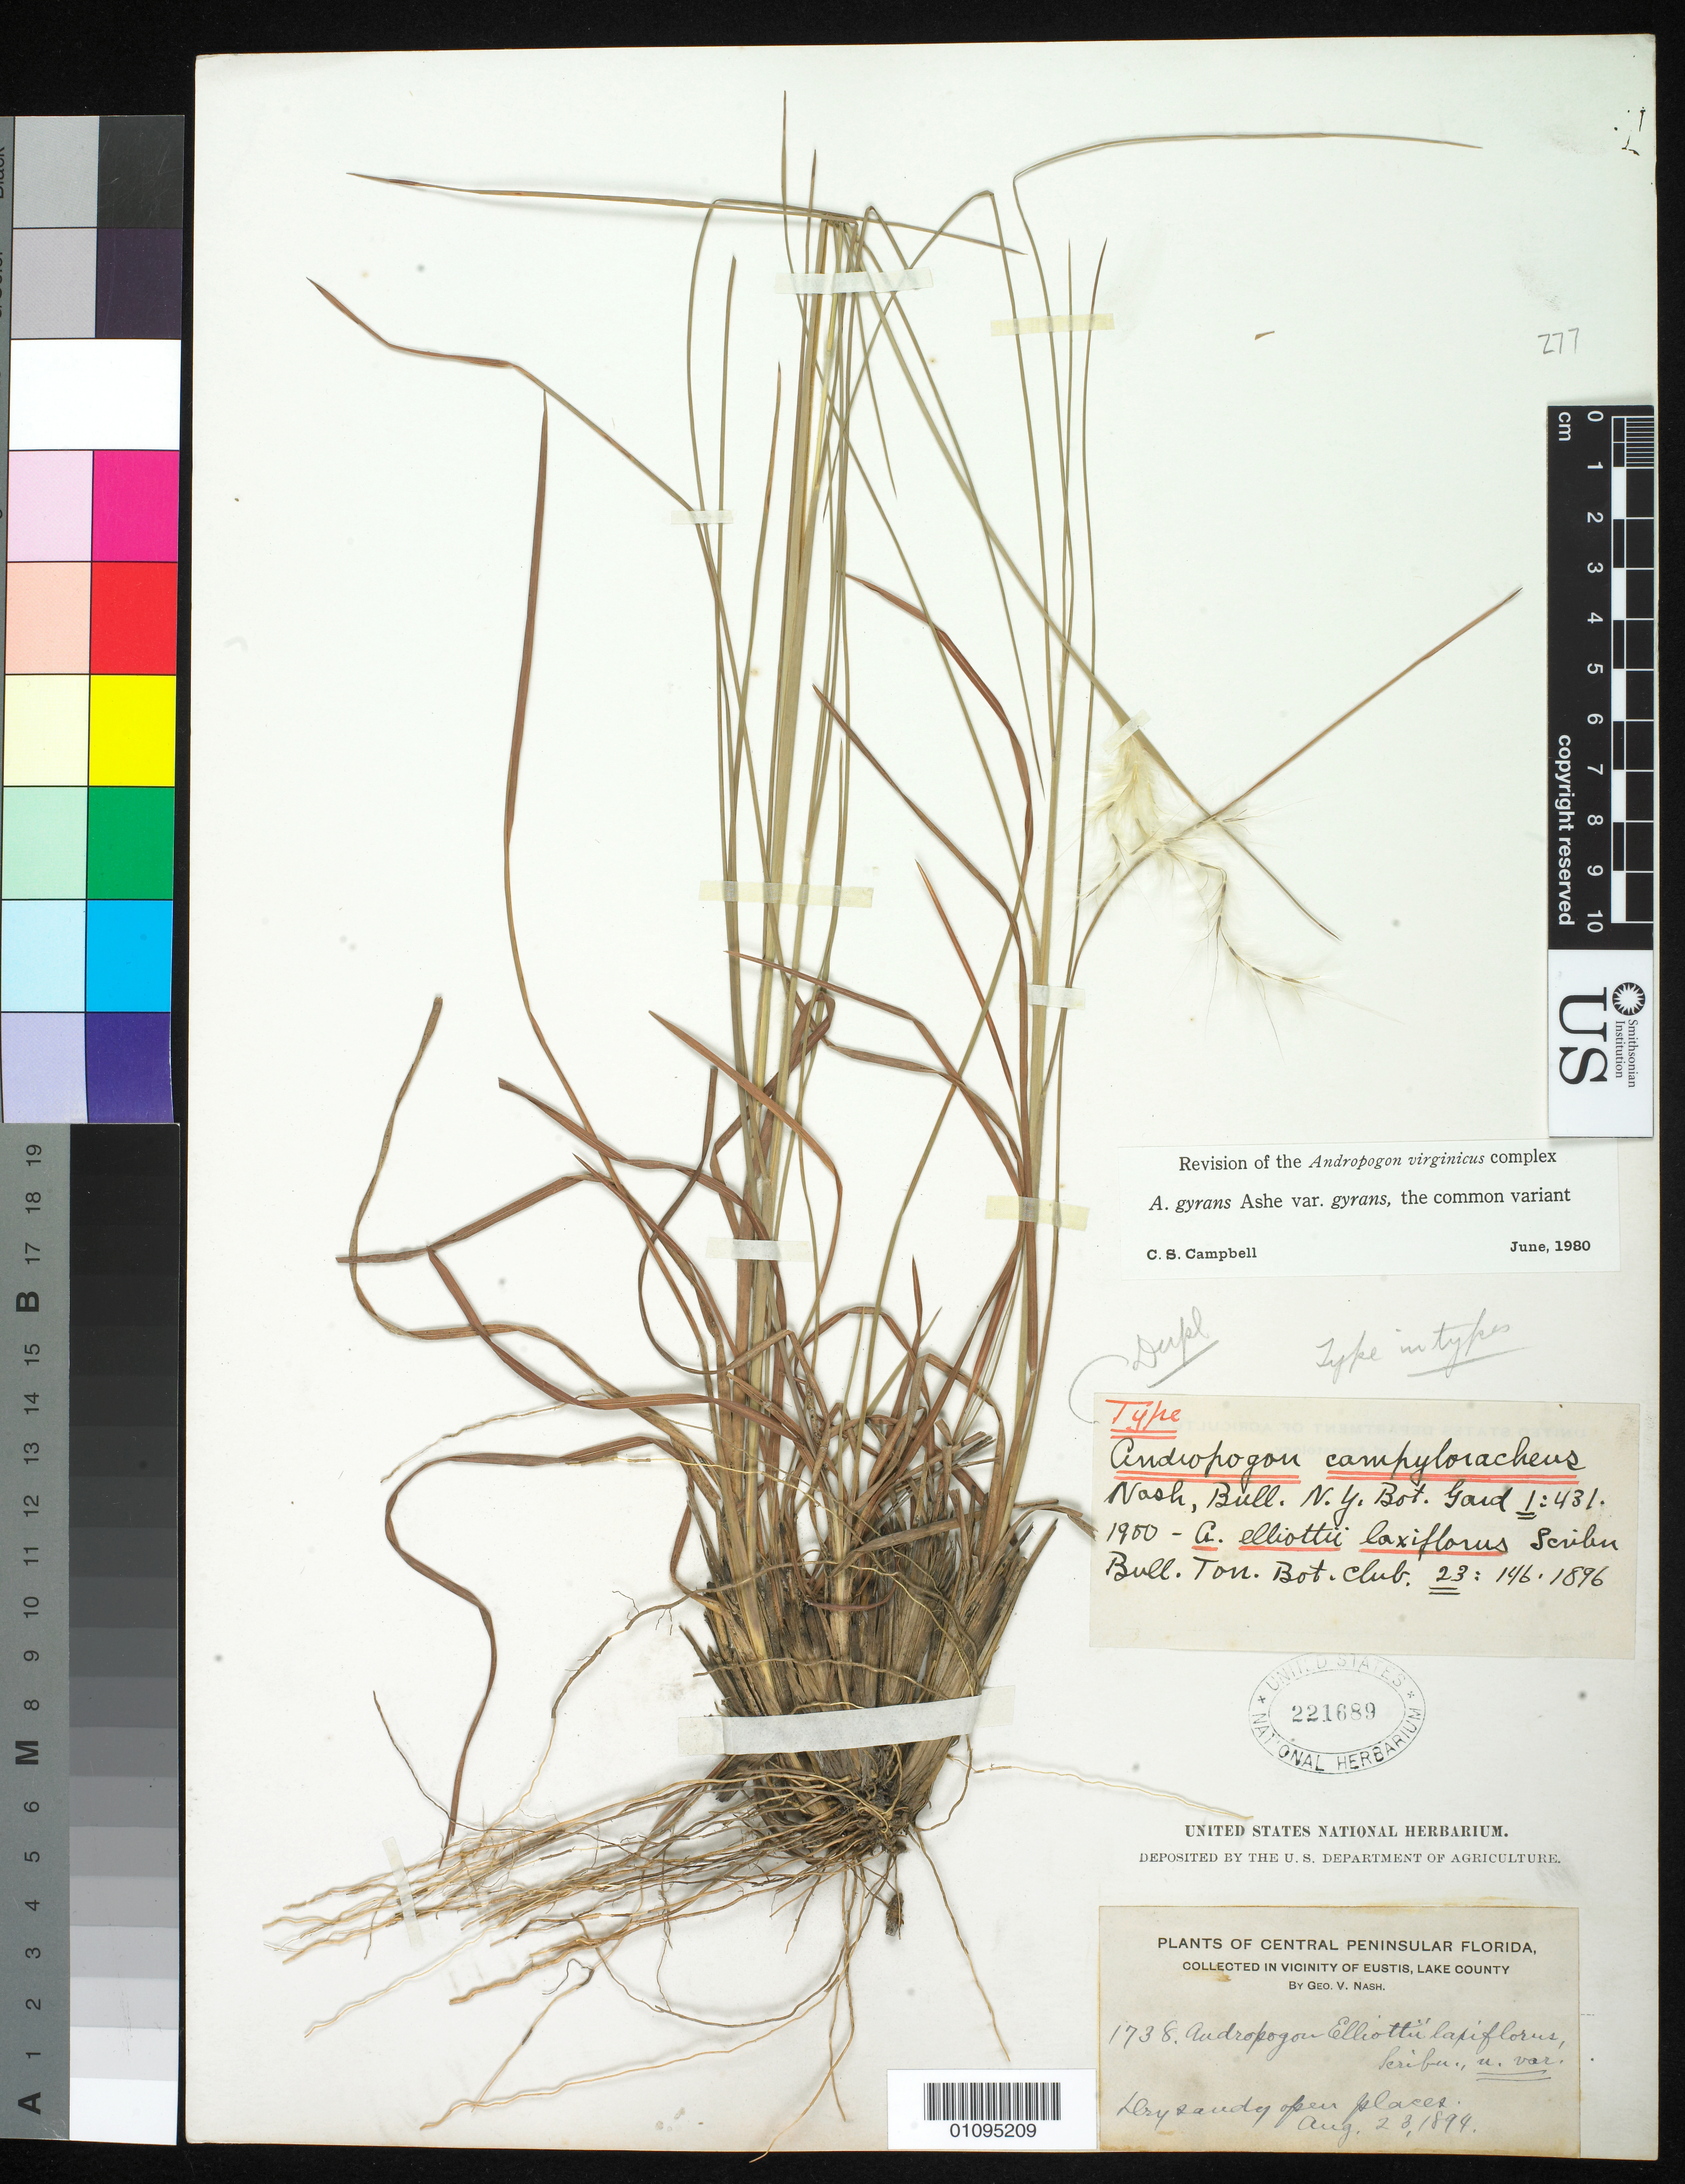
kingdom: Plantae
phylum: Tracheophyta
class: Liliopsida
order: Poales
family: Poaceae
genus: Andropogon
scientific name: Andropogon elliottii var. laxiflorus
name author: Scribn.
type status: Isotype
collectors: G. V. Nash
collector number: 1738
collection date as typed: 23 Aug 1894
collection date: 1894-08-23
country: United States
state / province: Florida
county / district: Lake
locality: Eustis.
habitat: Dry sandy open plces.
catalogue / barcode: US 221689